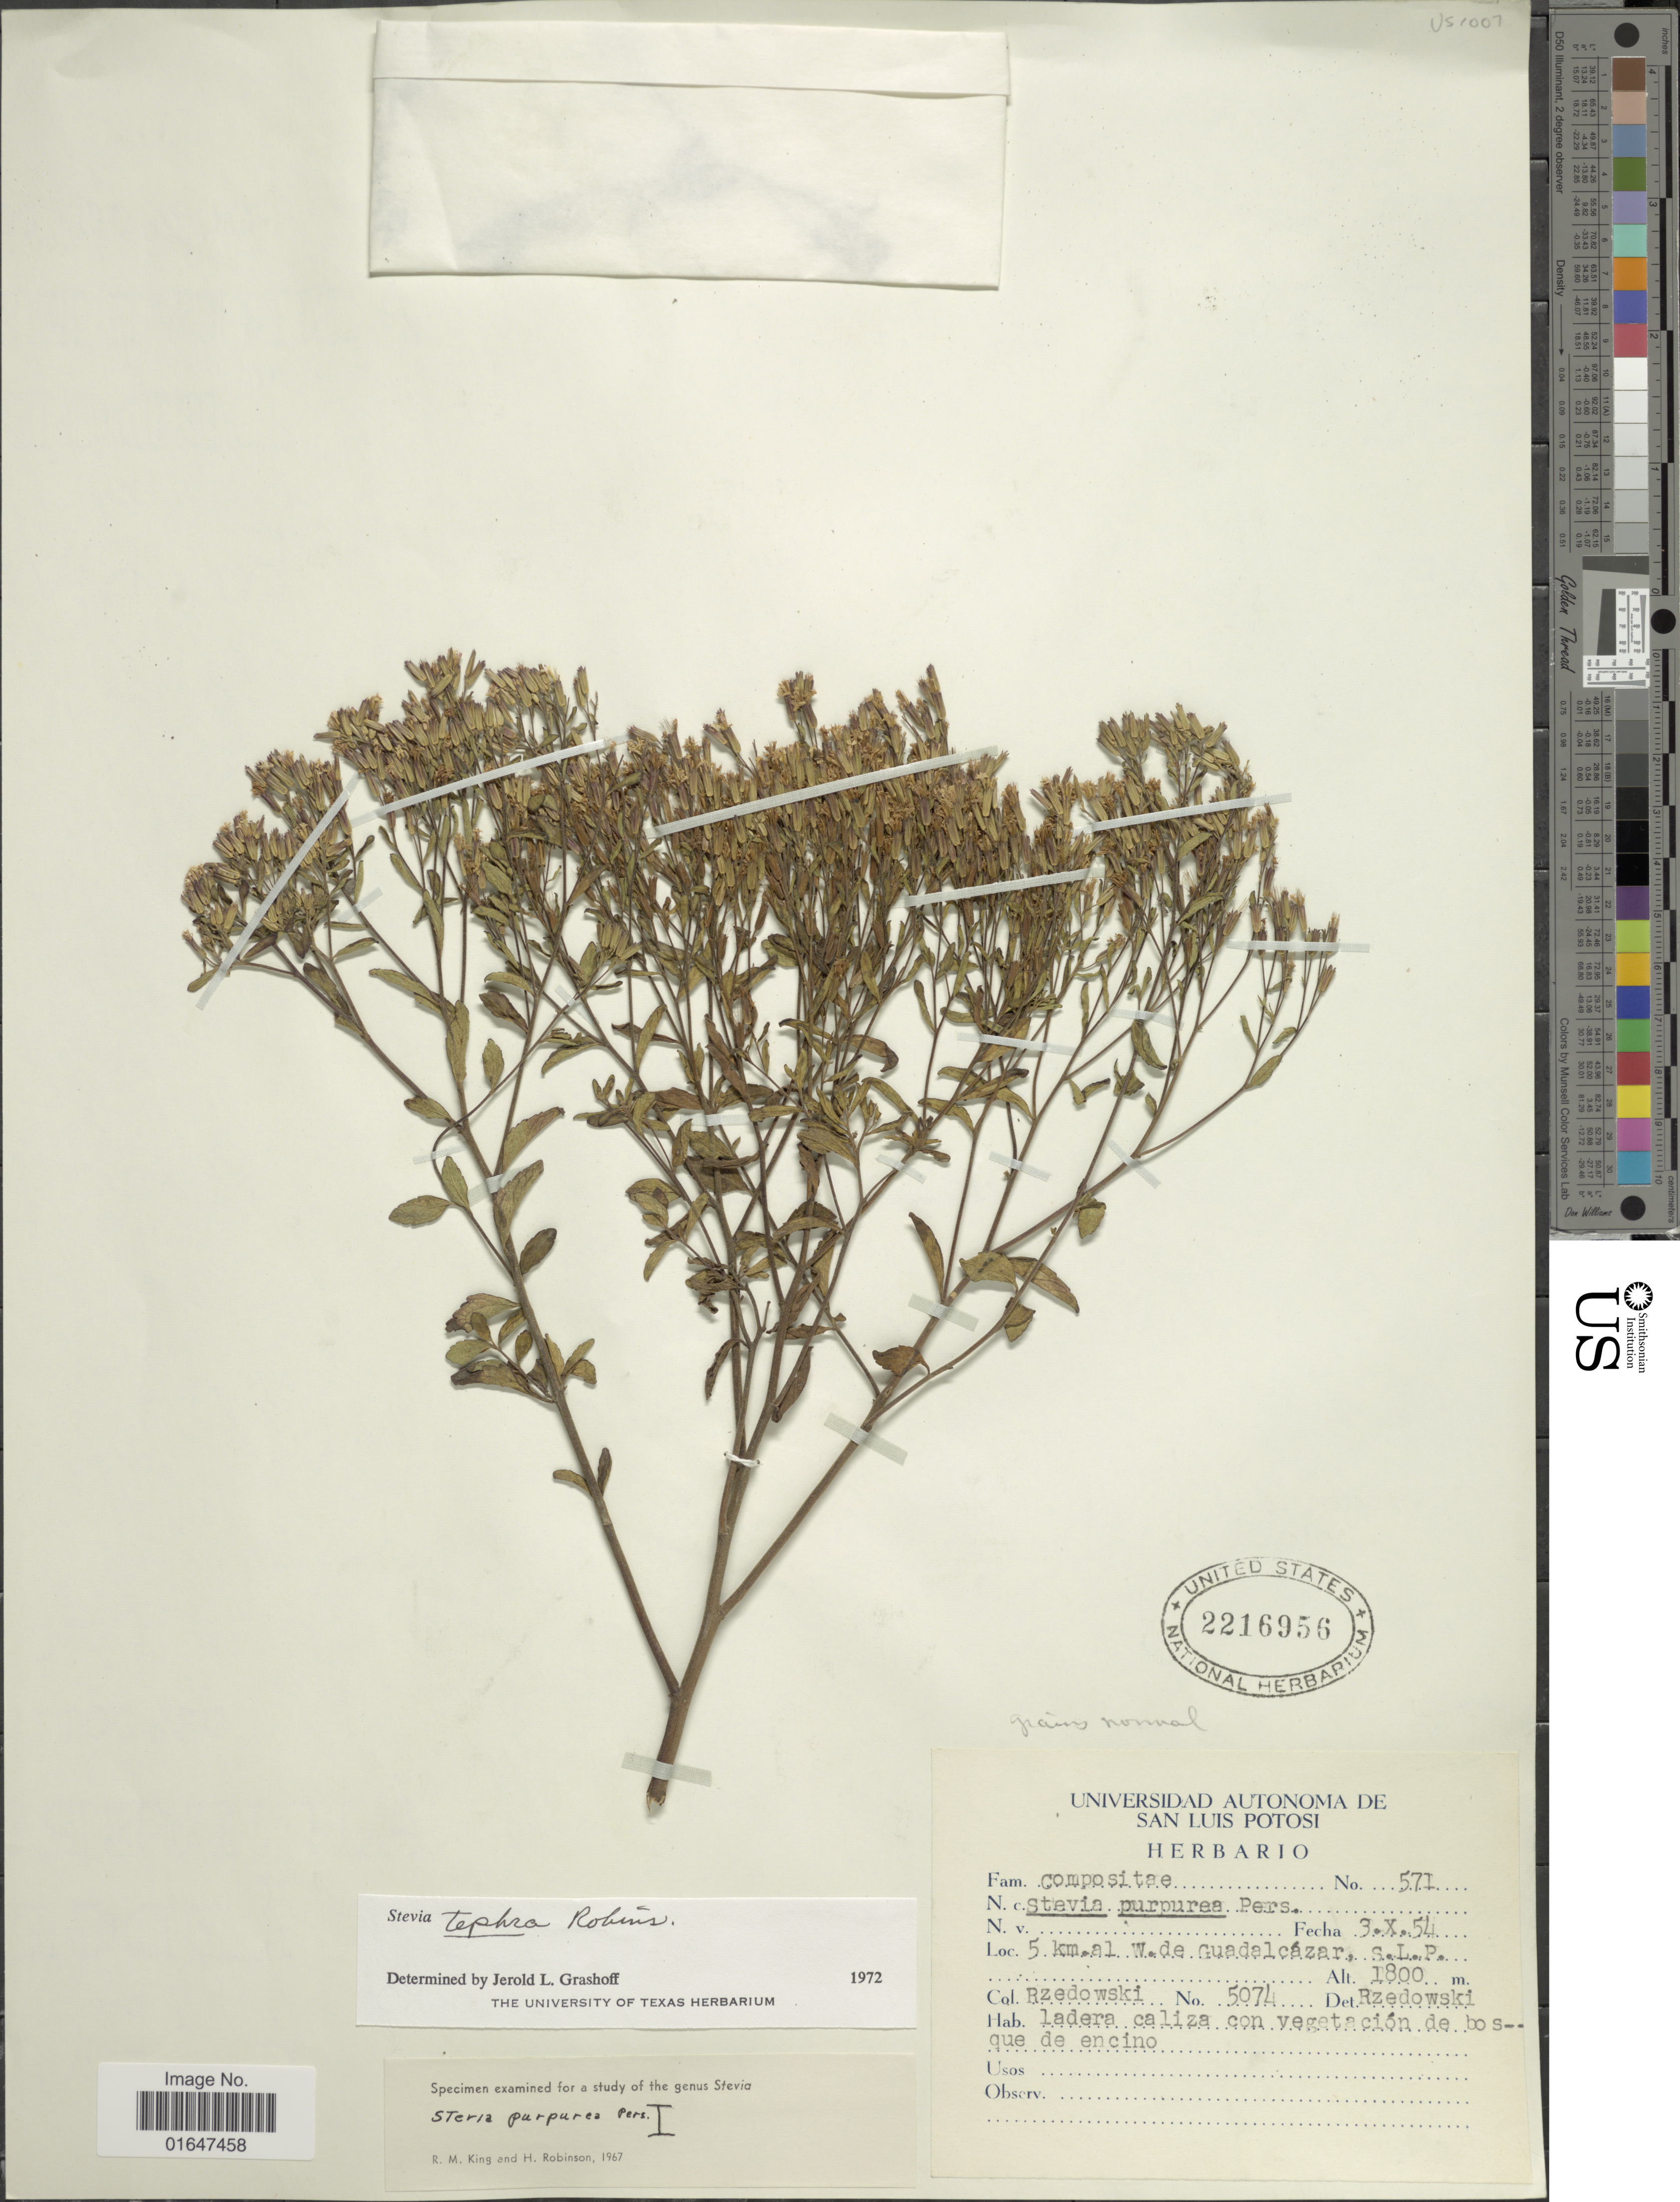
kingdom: Plantae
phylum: Tracheophyta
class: Magnoliopsida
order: Asterales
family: Asteraceae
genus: Stevia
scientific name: Stevia tephra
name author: B.L. Rob.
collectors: Rzedowski, --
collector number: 5074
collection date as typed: Transcribed d/m/y: 3/10/54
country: Mexico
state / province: San Luis Potosí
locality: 5 km al W de Guadalcazar, S. L. P.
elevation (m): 1800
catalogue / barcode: US 2216956